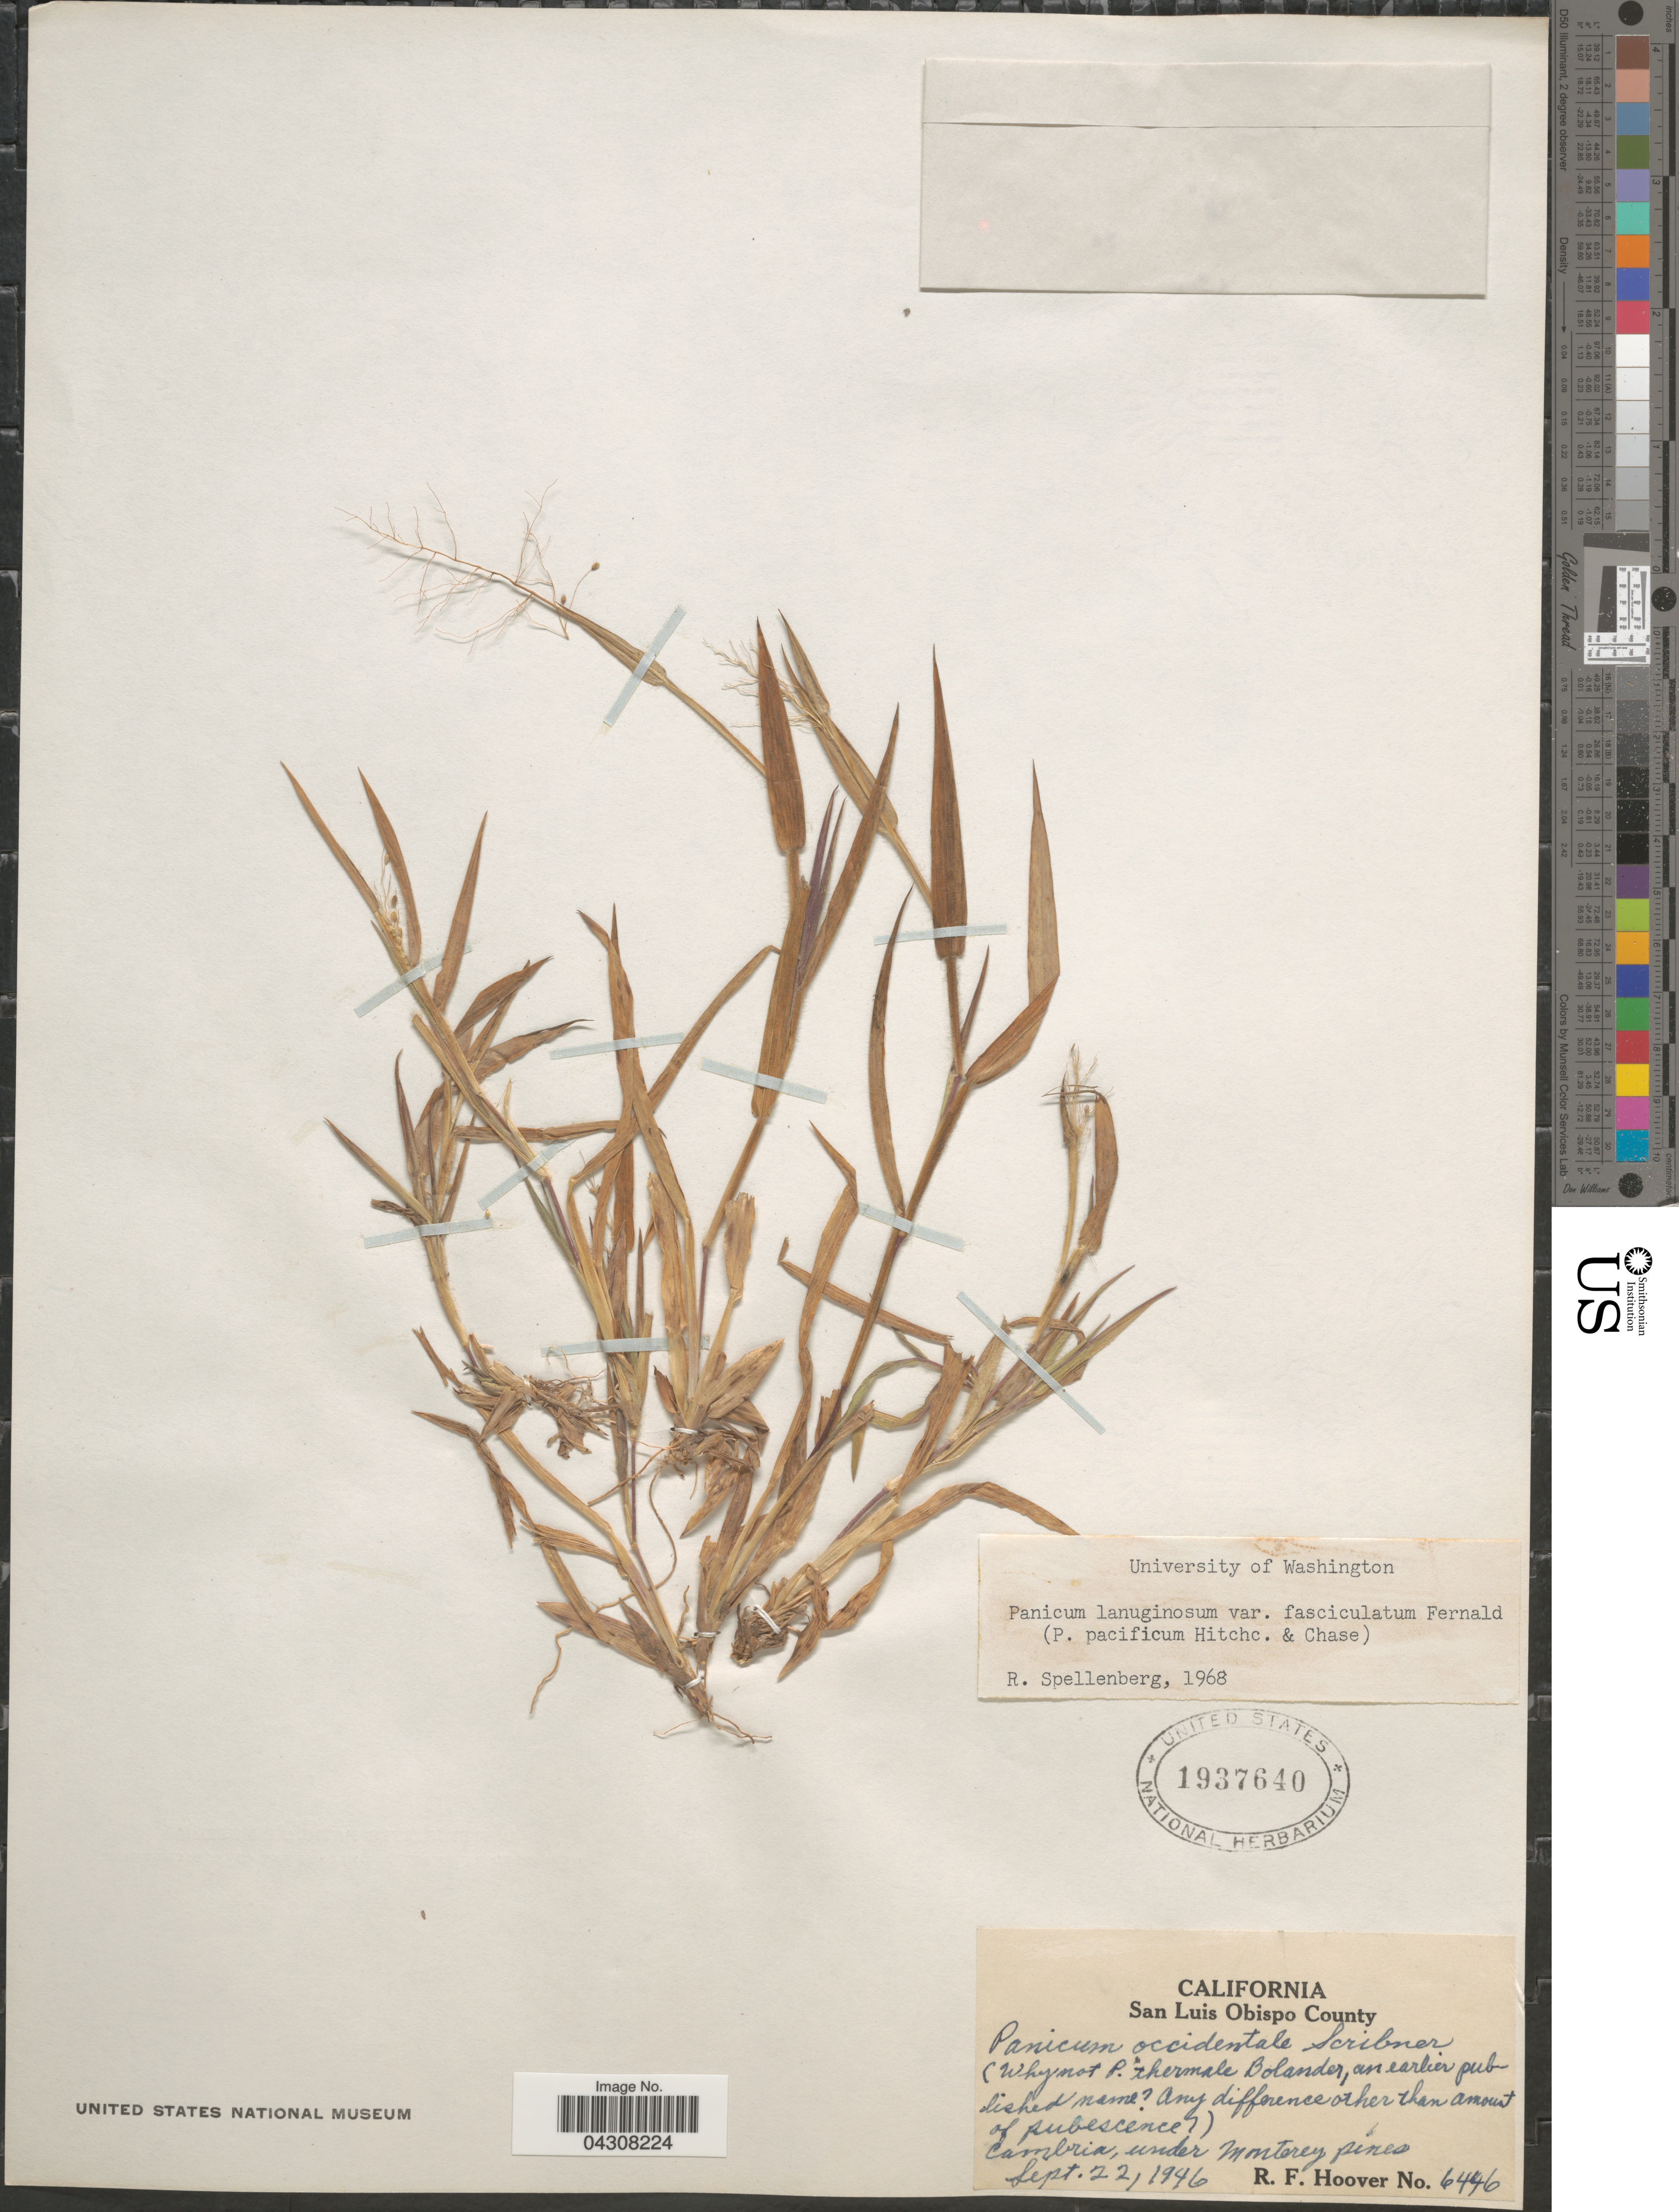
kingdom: Plantae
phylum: Tracheophyta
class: Liliopsida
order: Poales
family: Poaceae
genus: Dichanthelium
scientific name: Dichanthelium acuminatum var. acuminatum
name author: (Sw.) Gould & C.A. Clark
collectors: R. F. Hoover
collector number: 6496*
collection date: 1946-09-22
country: United States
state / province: California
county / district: San Luis Obispo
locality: San Luis Obispo County. Cambria, under Monterey pines.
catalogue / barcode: US 1937640